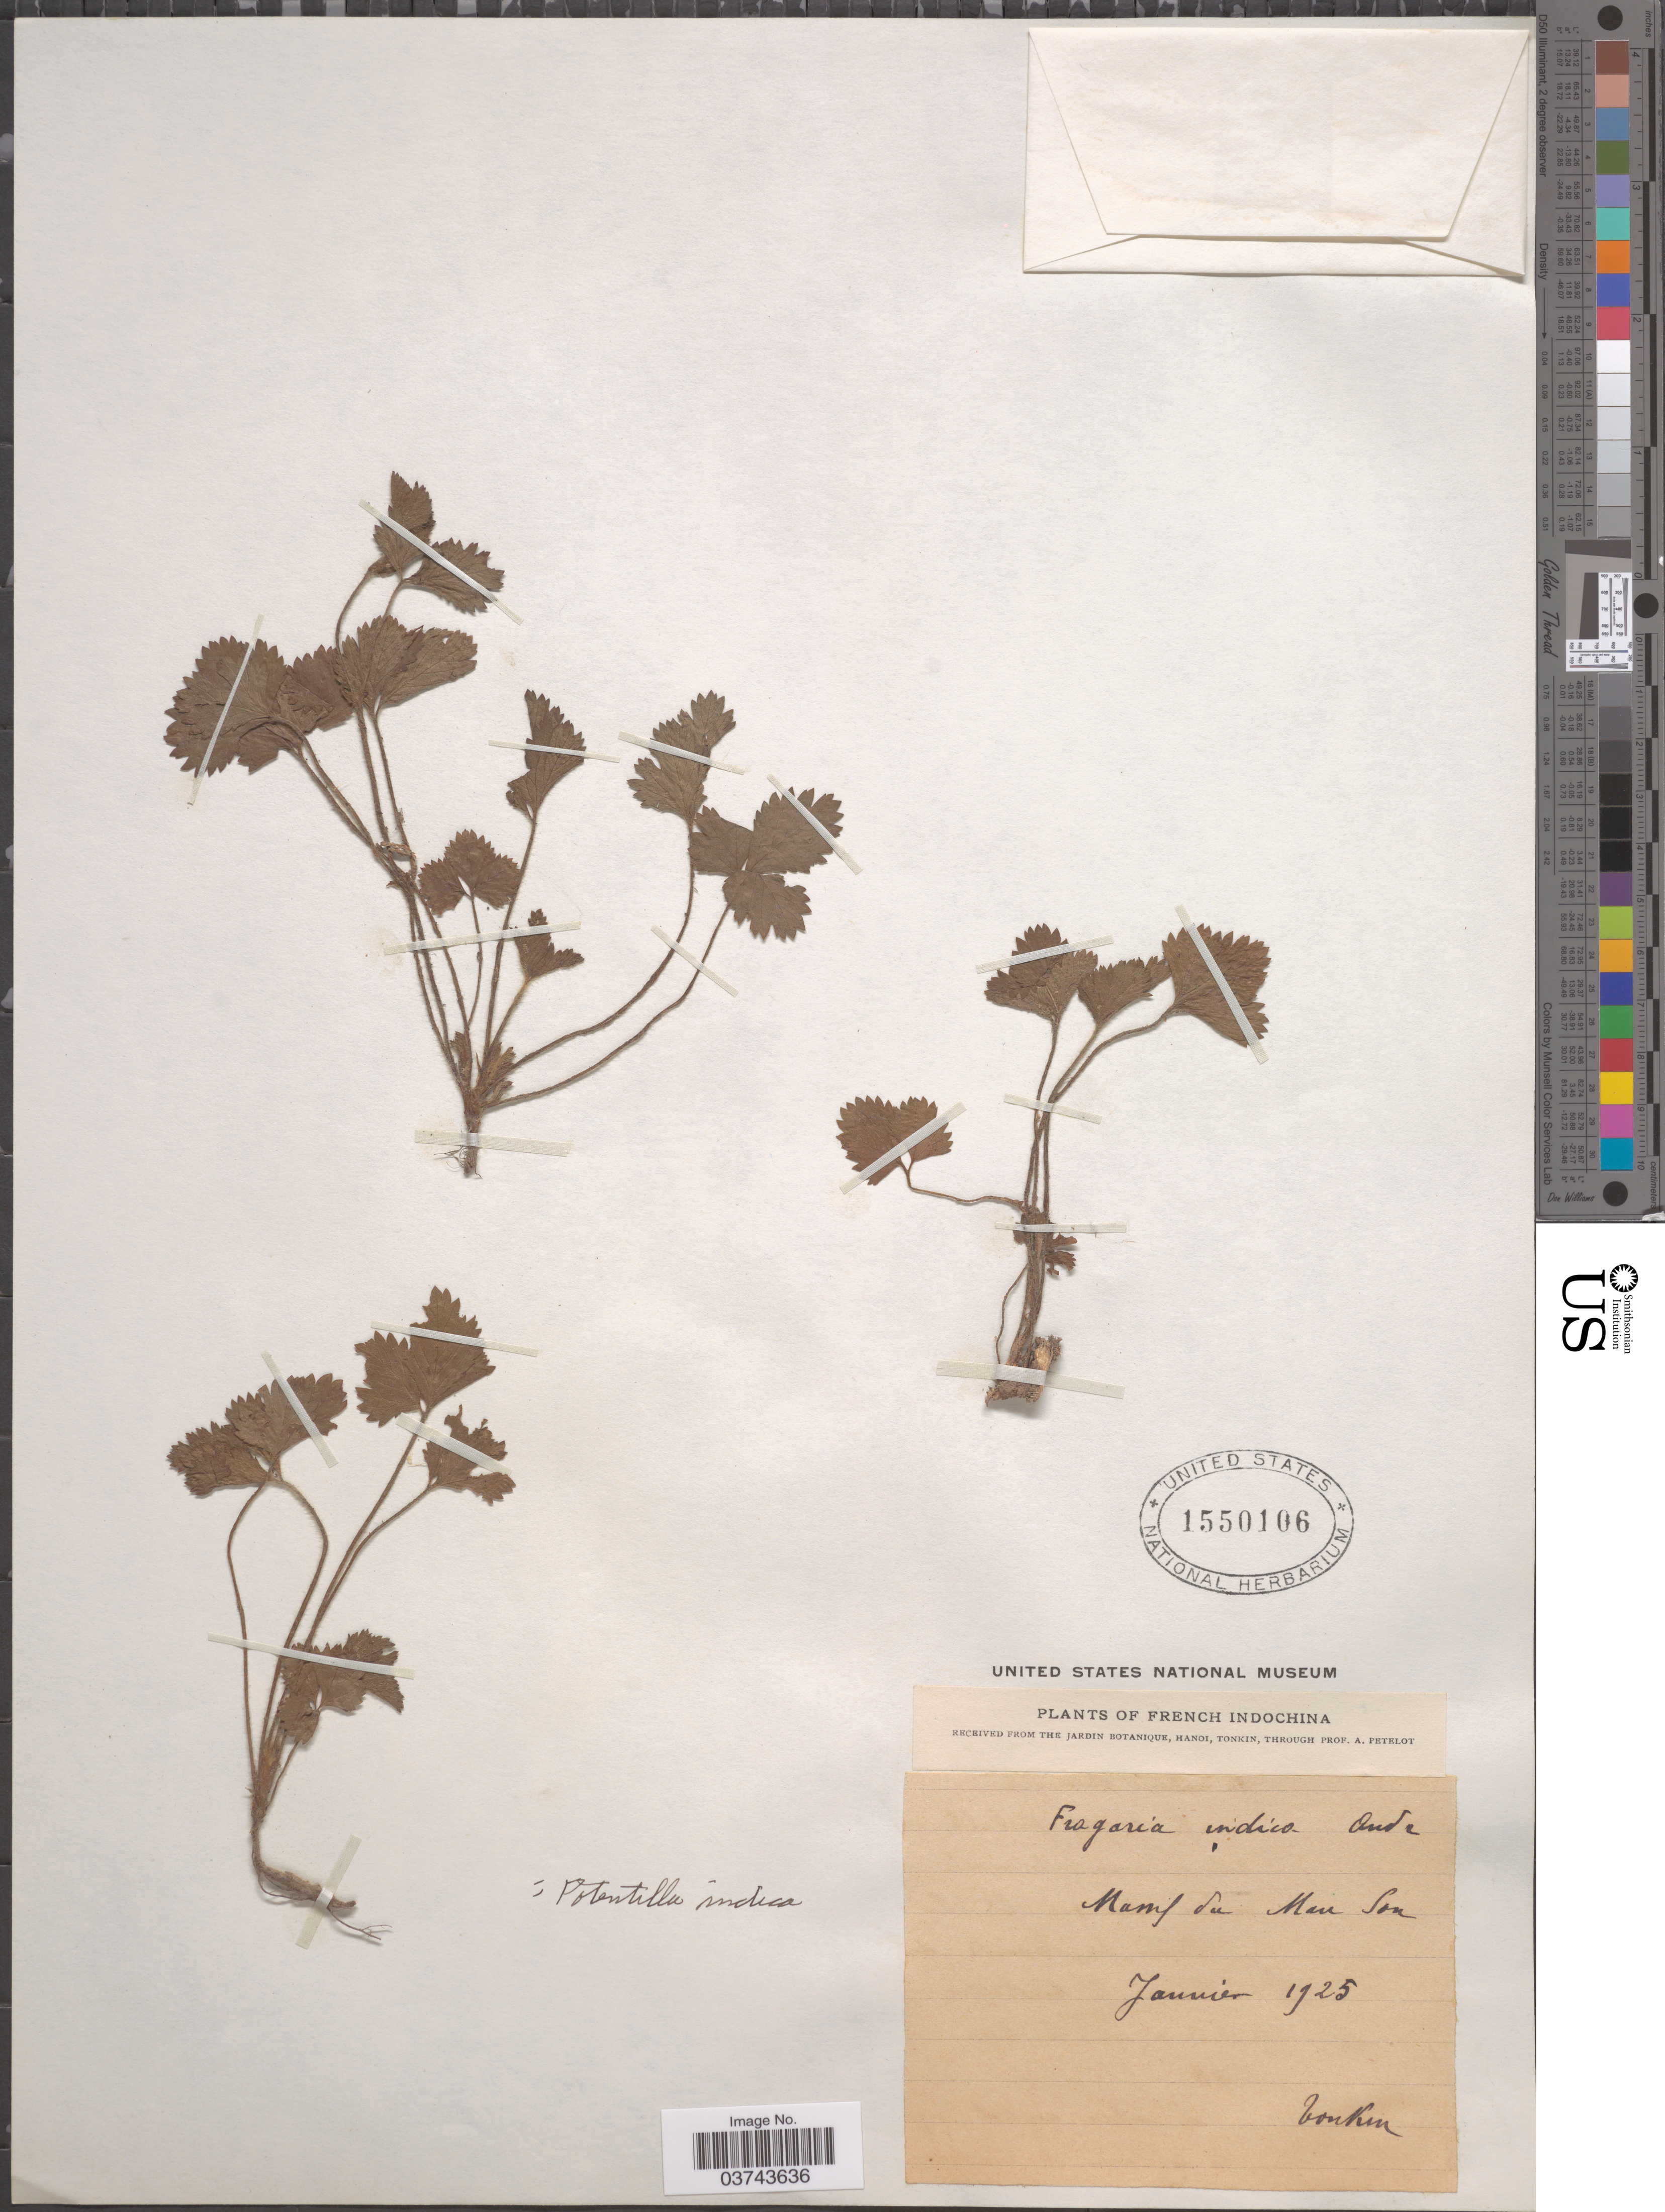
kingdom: Plantae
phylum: Tracheophyta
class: Magnoliopsida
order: Rosales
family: Rosaceae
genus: Potentilla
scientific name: Potentilla indica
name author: (Andrews) Th. Wolf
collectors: P. A. Pételot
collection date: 1925-01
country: Vietnam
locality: French Indochina. Massif du Mau Son.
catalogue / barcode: US 1550106